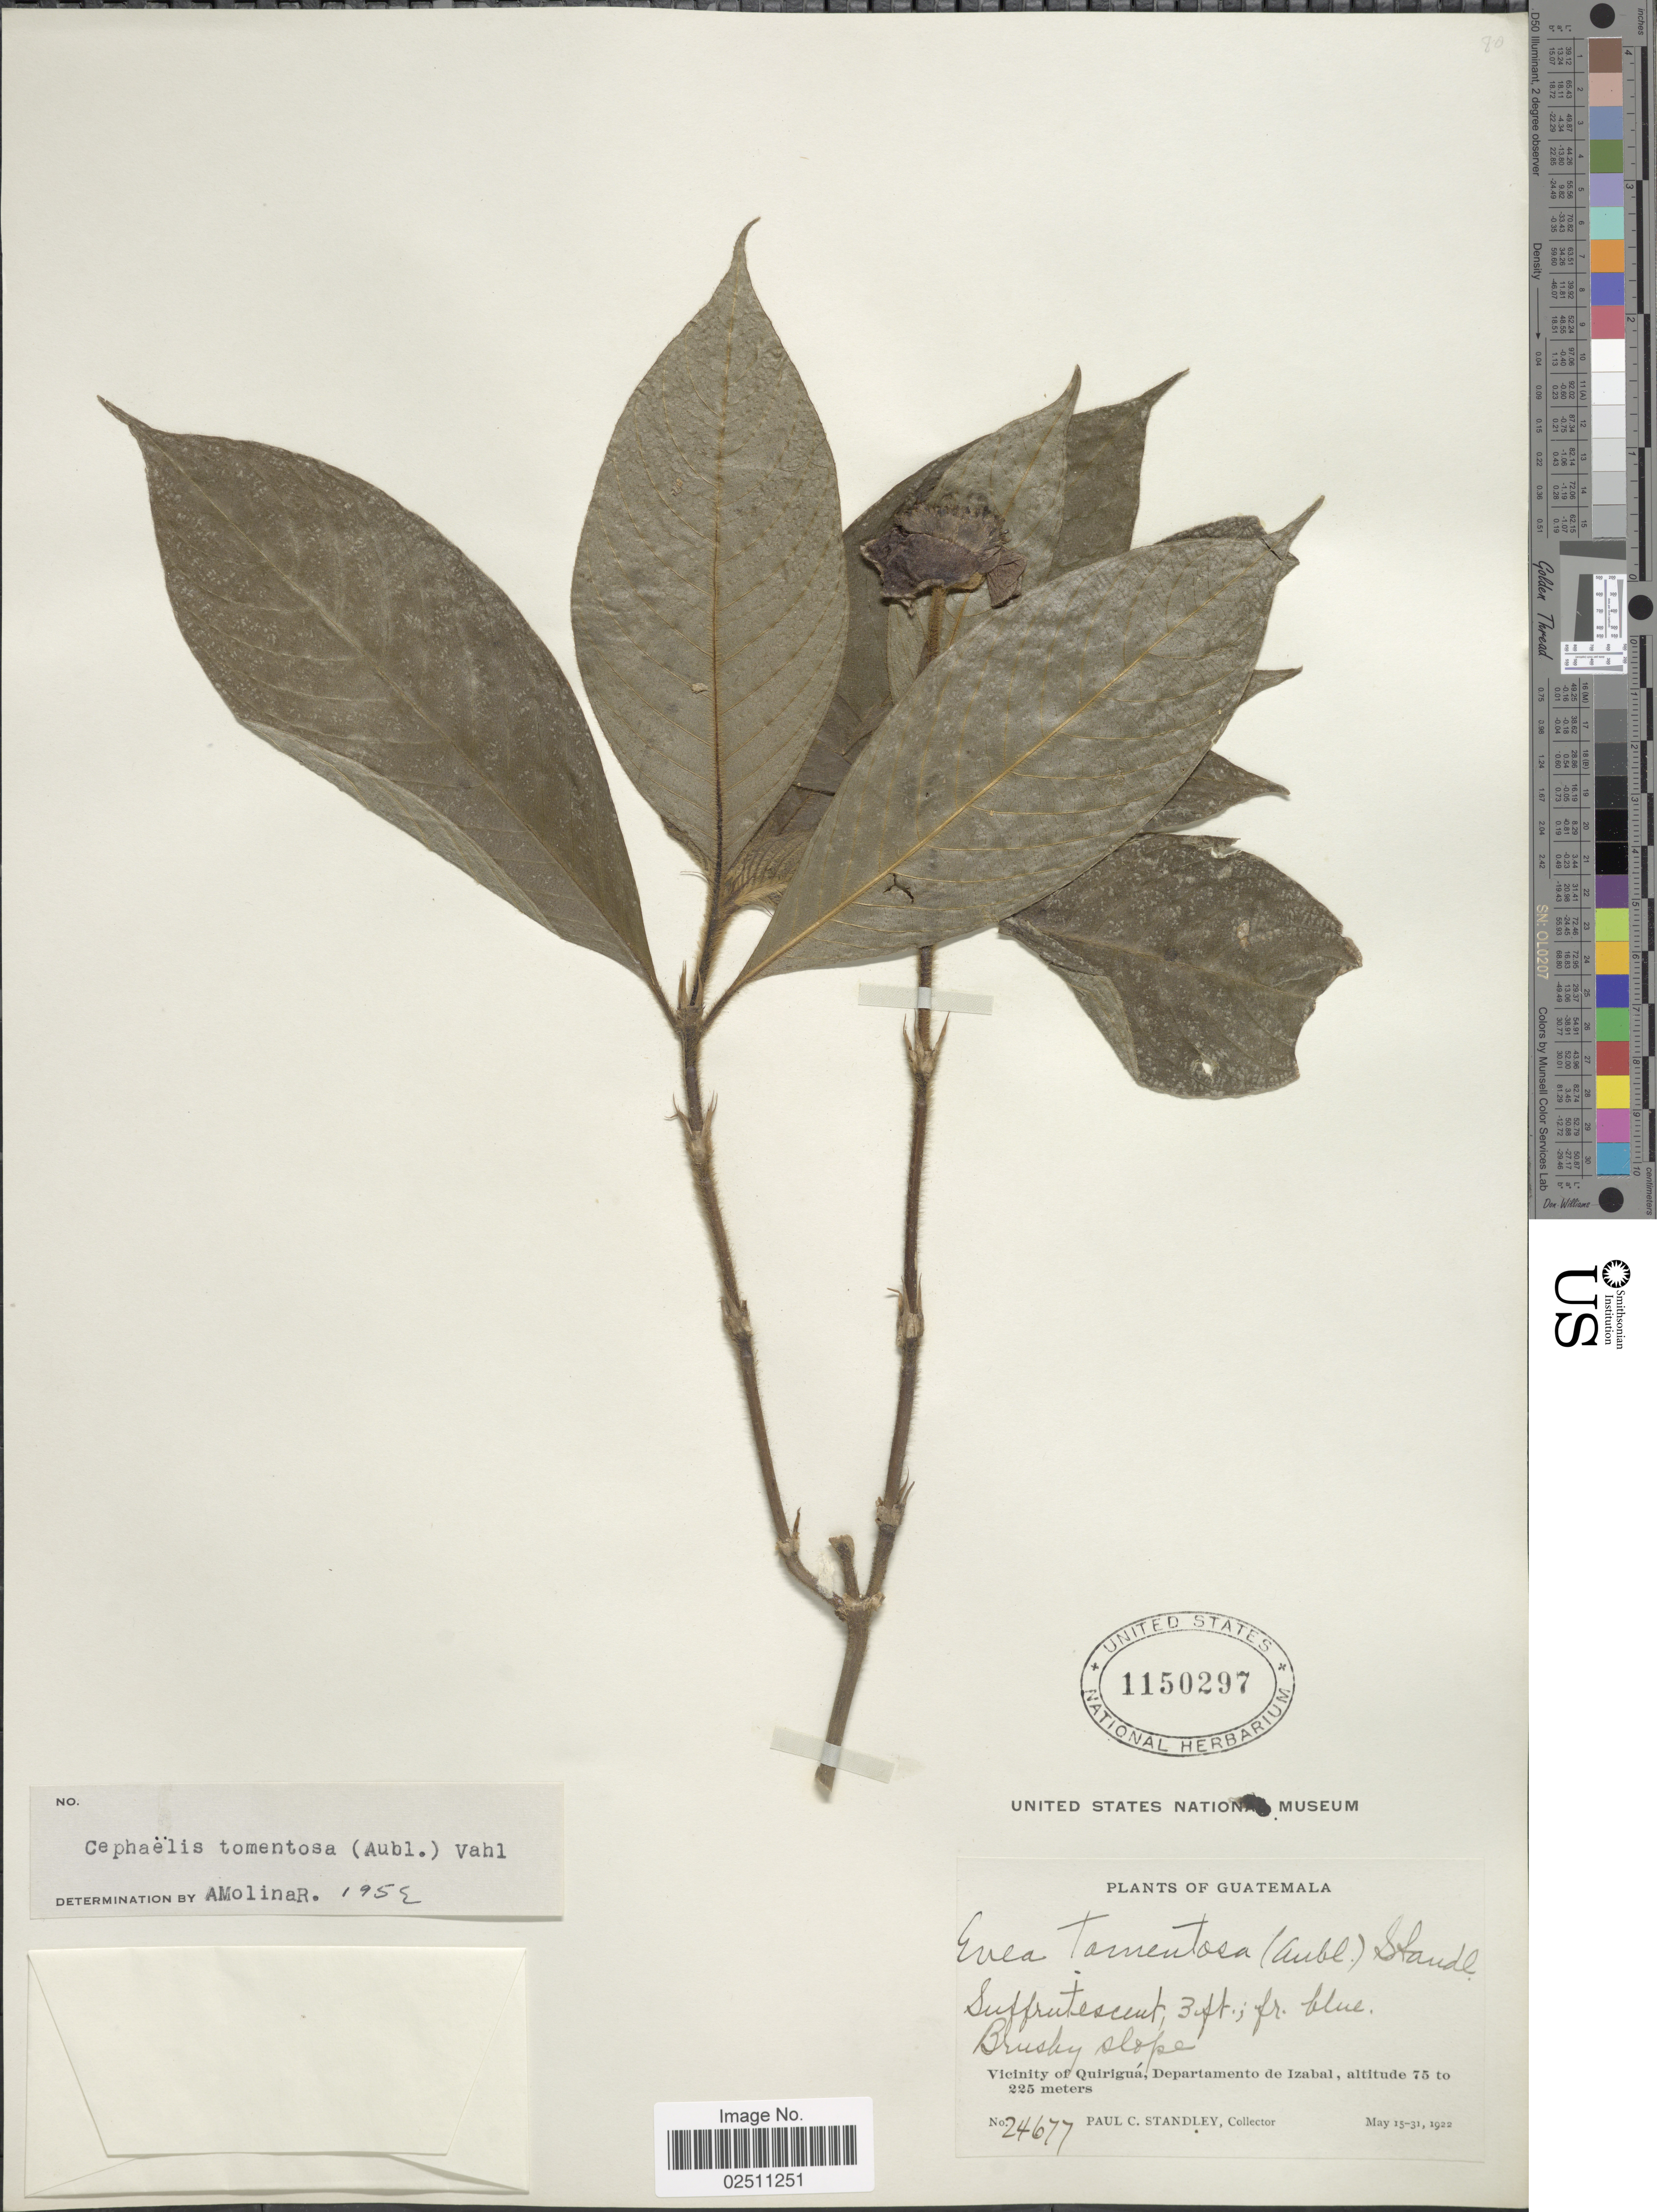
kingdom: Plantae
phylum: Tracheophyta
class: Magnoliopsida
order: Gentianales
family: Rubiaceae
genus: Psychotria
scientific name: Psychotria poeppigiana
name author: Müll. Arg.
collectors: P. C. Standley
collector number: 24677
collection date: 1922-05-15/1922-05-31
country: Guatemala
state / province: Izabal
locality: Vicinity of Quirigua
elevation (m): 75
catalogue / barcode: US 1150297